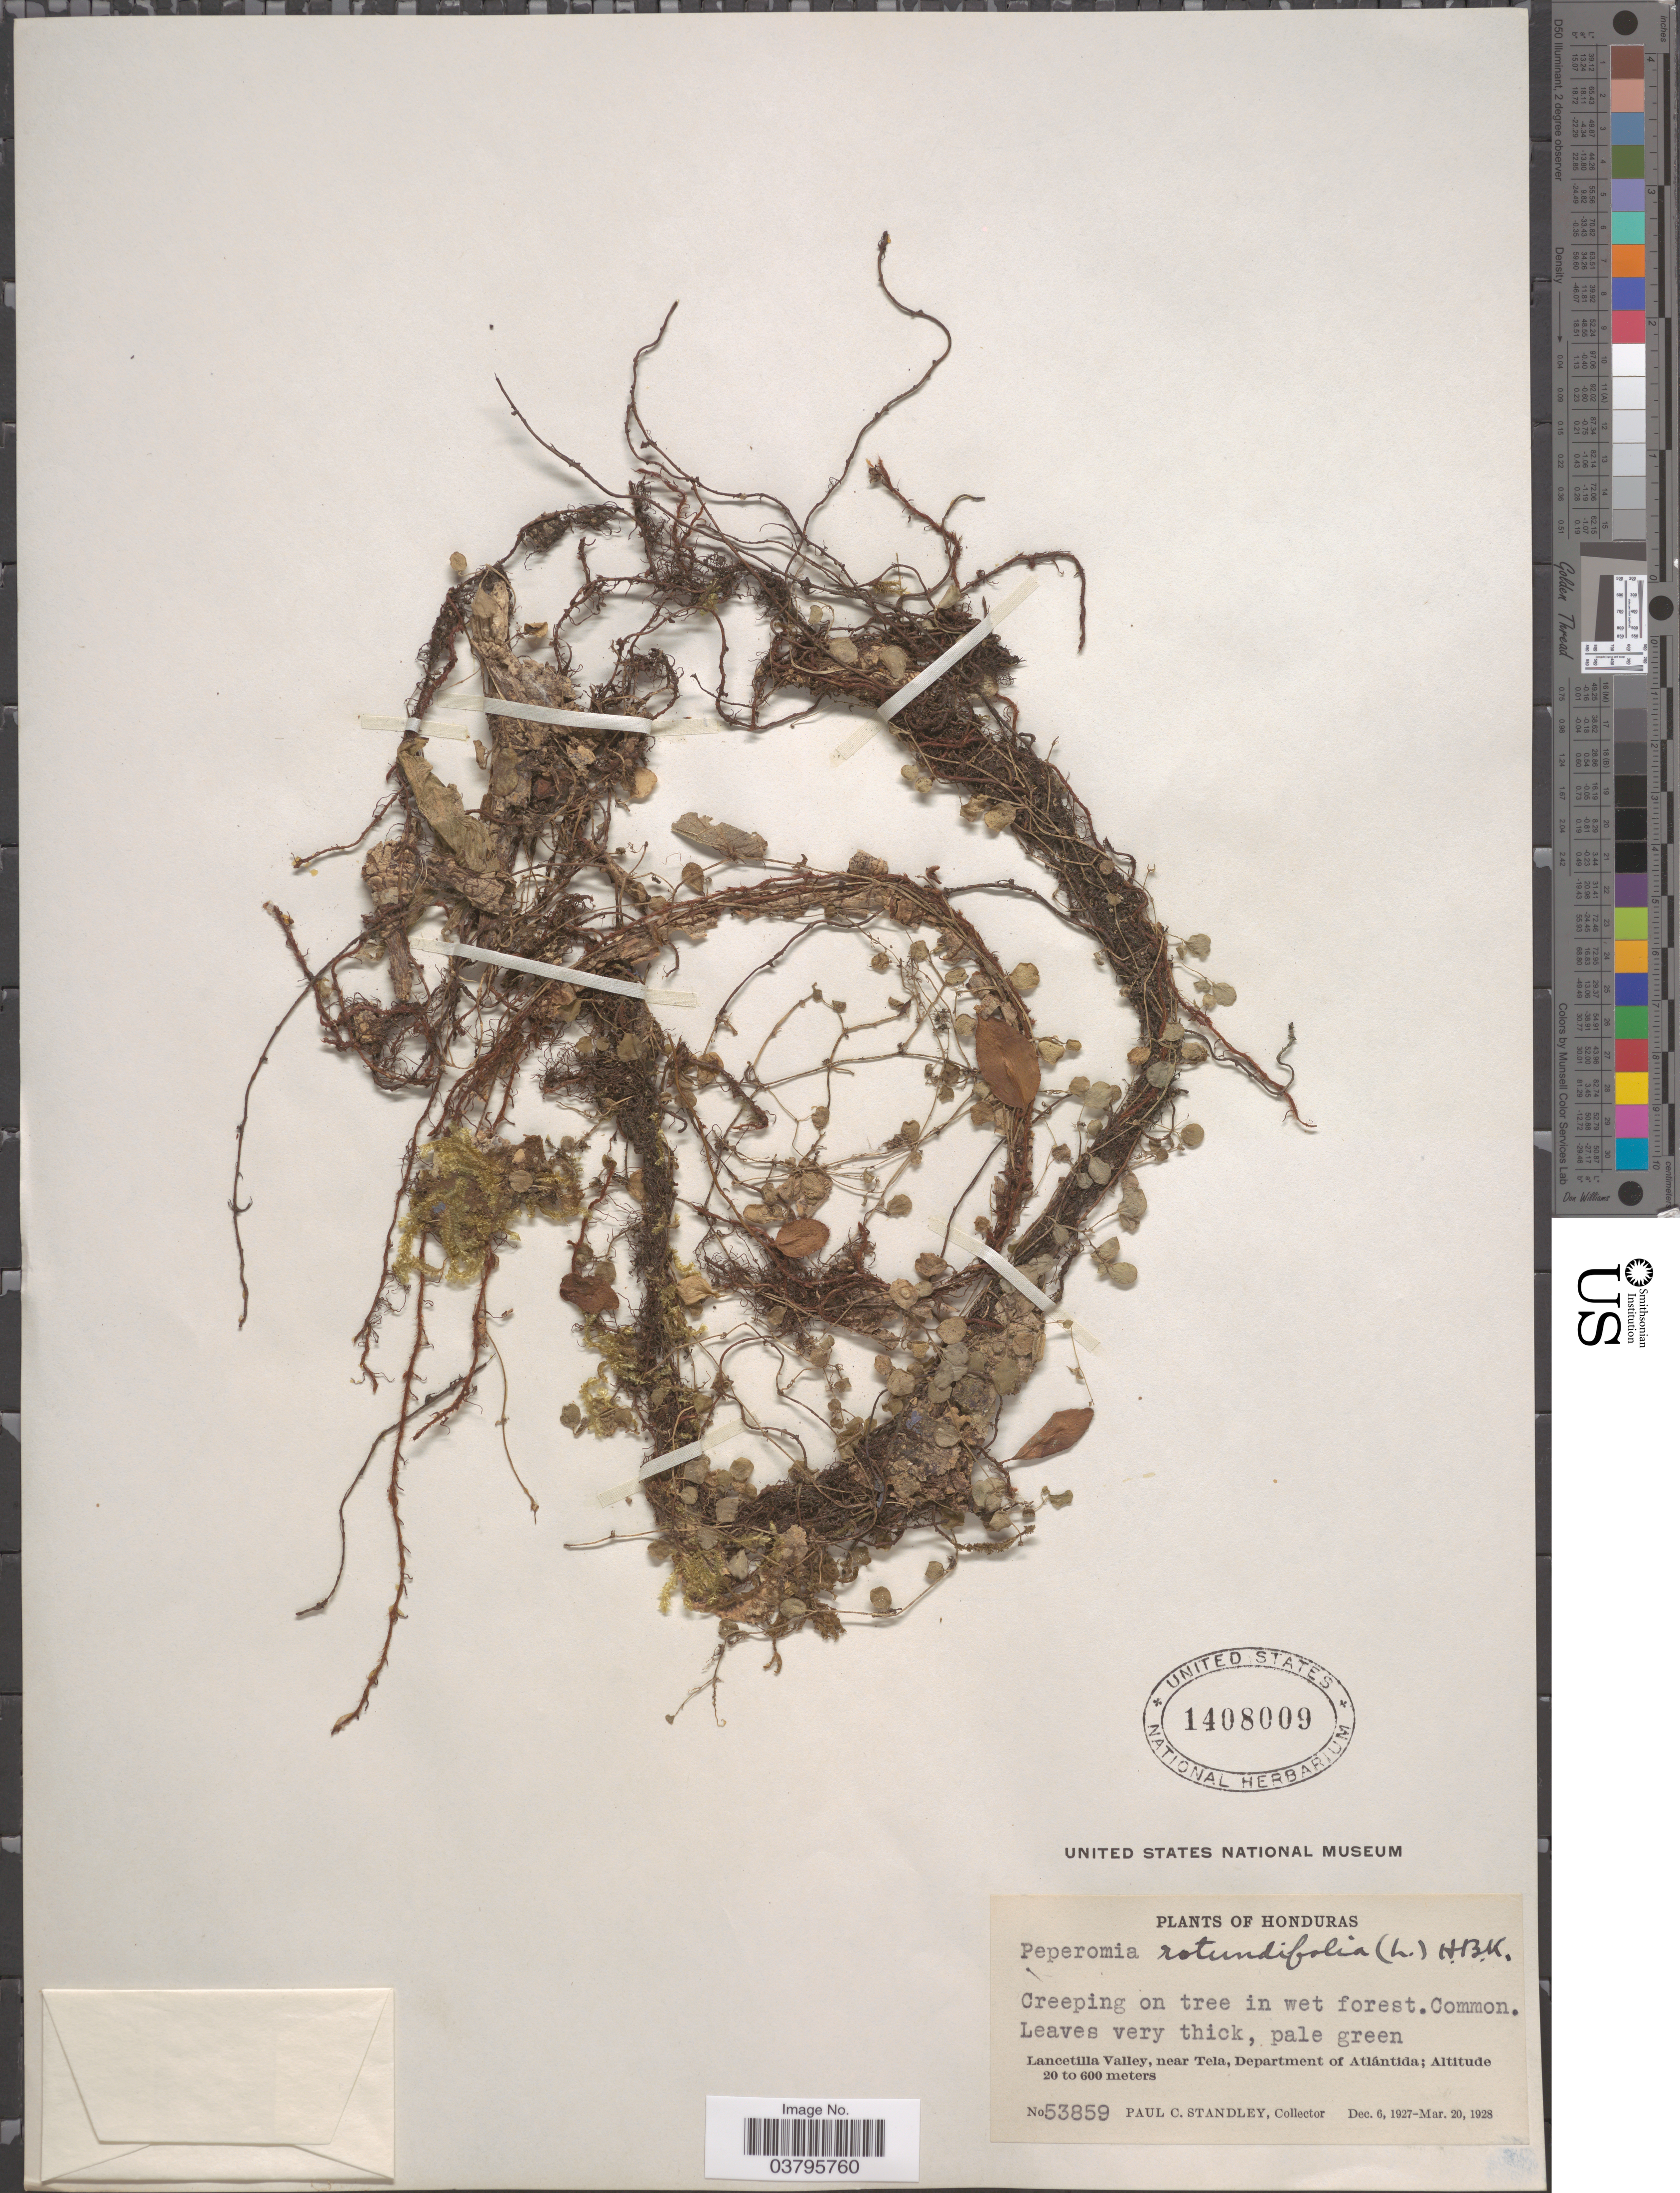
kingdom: Plantae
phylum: Tracheophyta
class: Magnoliopsida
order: Piperales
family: Piperaceae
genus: Peperomia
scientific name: Peperomia rotundifolia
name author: (L.) Kunth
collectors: P. C. Standley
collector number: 53859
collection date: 1927-12-06/1928-03-20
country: Honduras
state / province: Atlantida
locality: Lancetilla Valley, near Tela, Department of Atlántida.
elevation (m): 20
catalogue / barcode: US 1408009